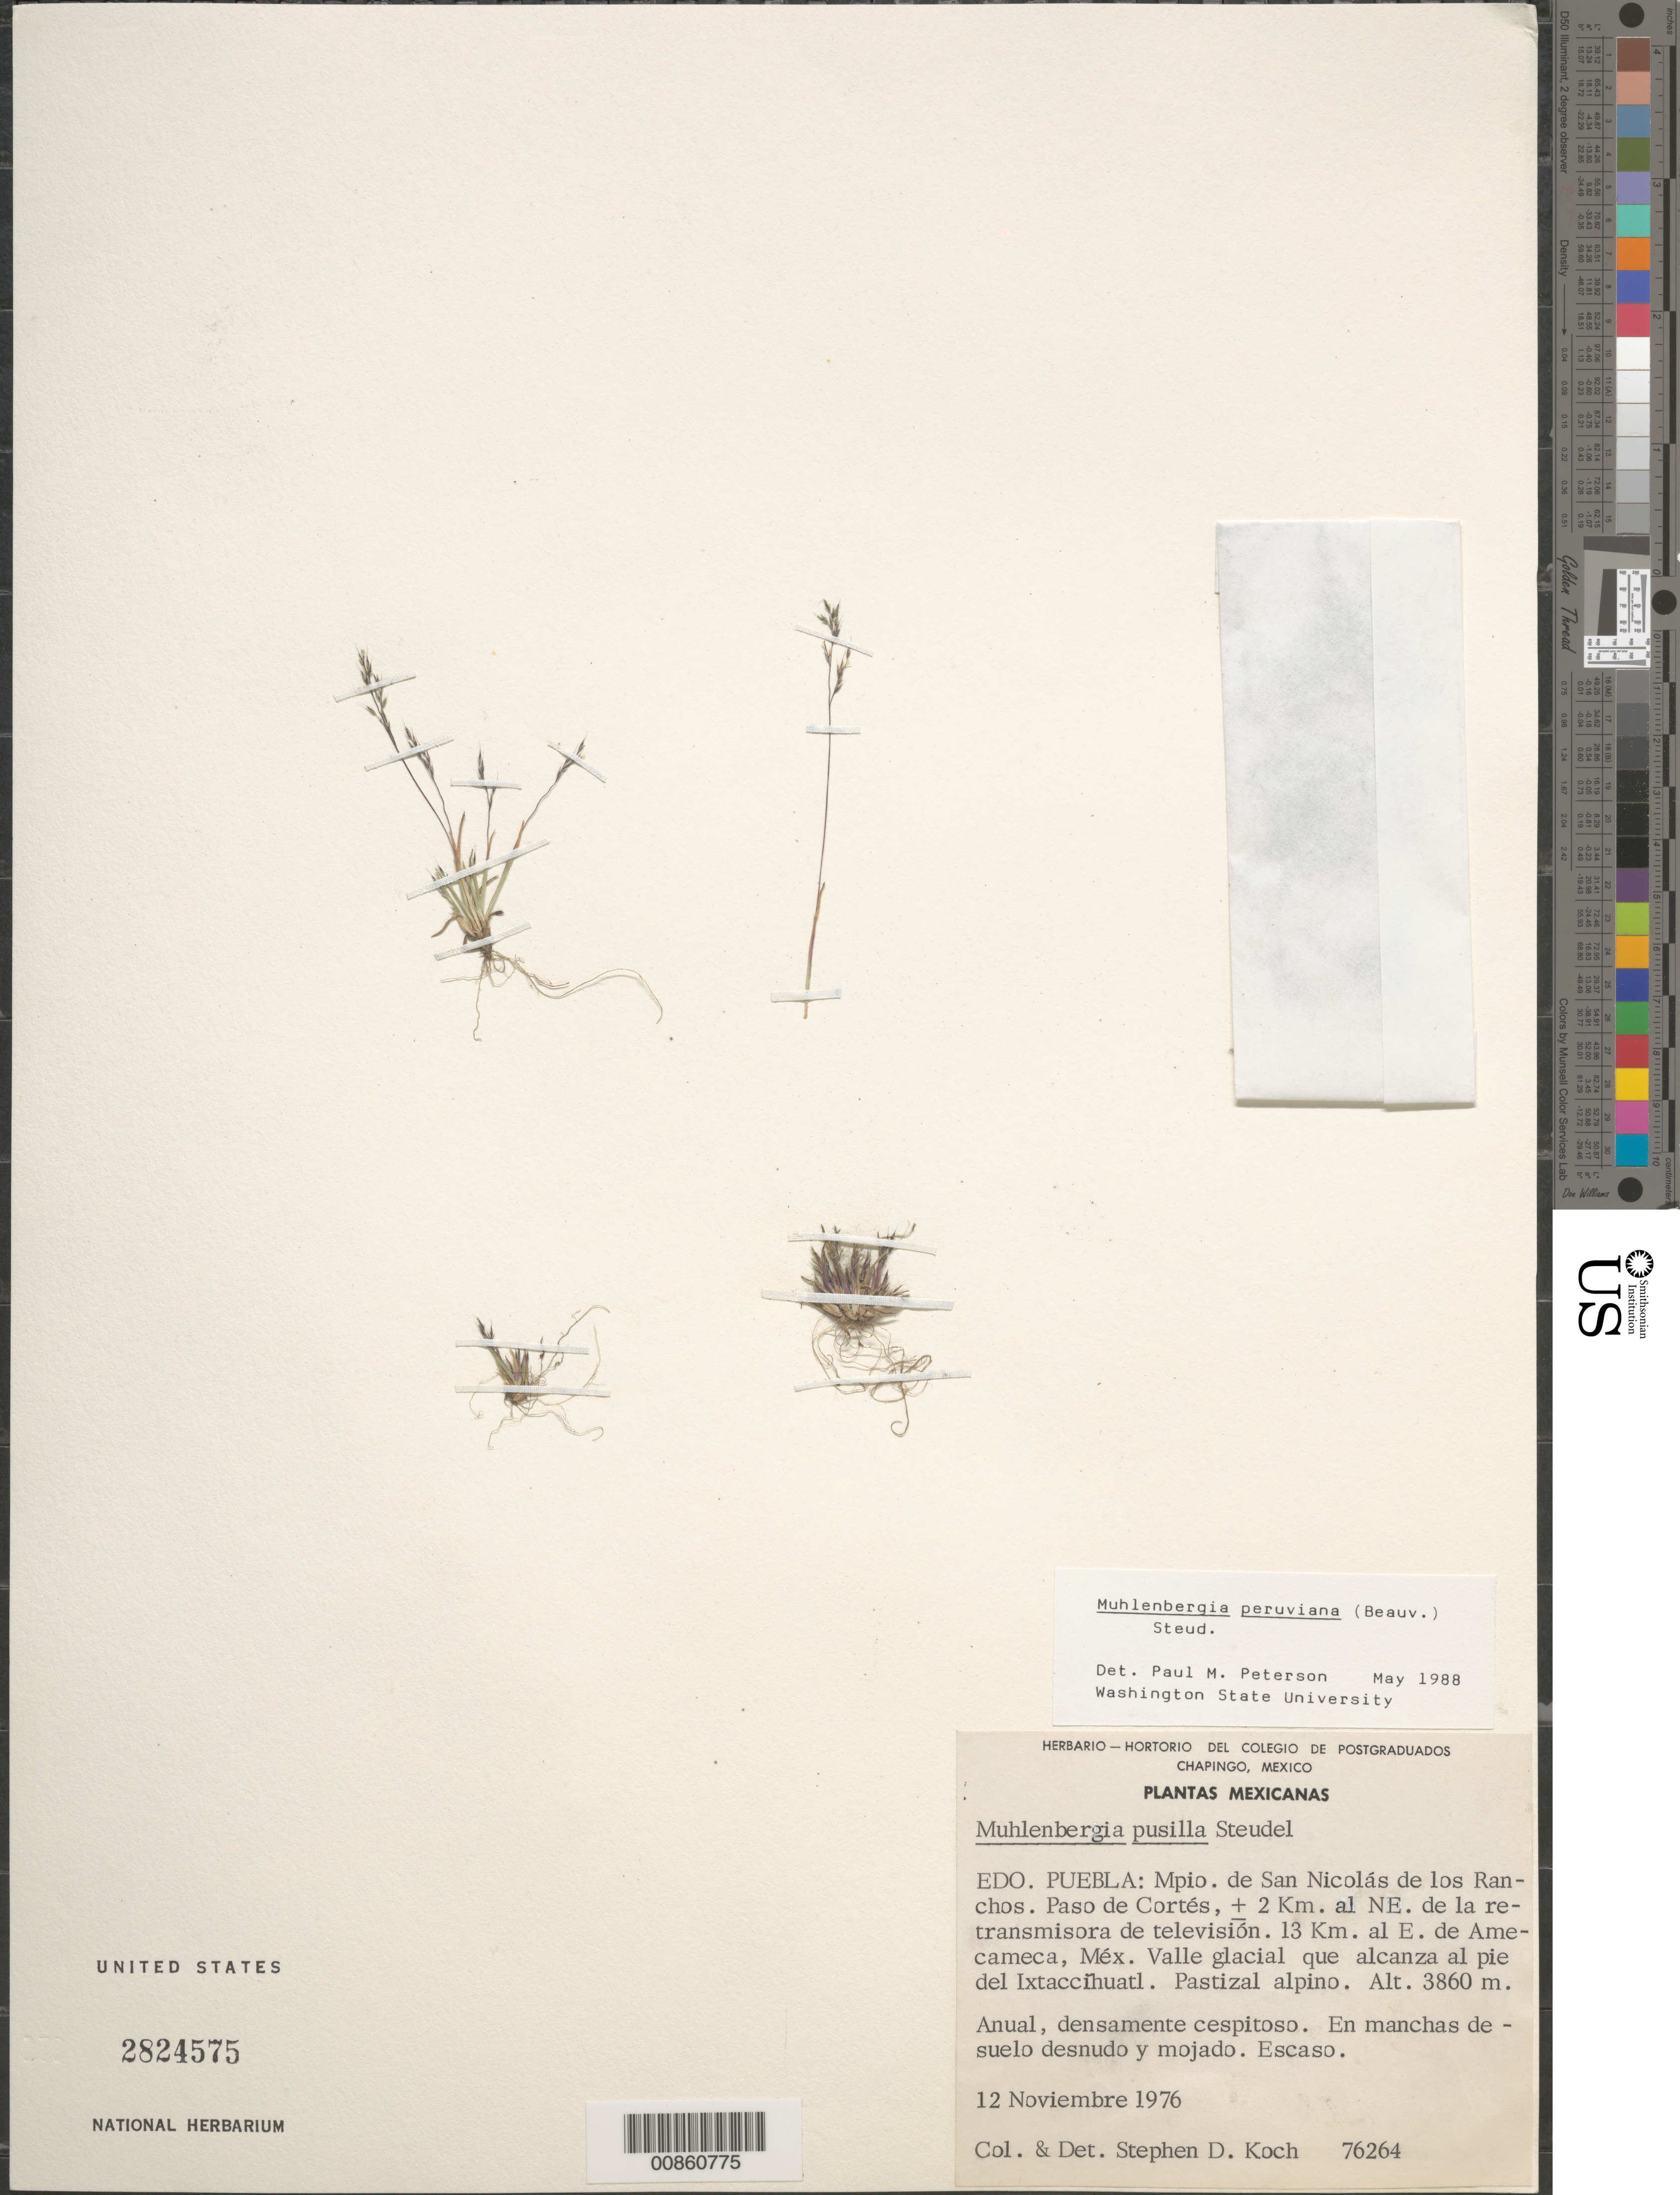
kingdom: Plantae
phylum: Tracheophyta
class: Liliopsida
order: Poales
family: Poaceae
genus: Muhlenbergia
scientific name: Muhlenbergia peruviana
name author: (P. Beauv.) Steud.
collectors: S. D. Koch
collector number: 76264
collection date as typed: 12 Nov 1976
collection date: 1976-11-12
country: Mexico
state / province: México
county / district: San Nicolás de los Ranchos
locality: Paso de Cortés, 13 km al E de Amecameca, mpio. San Nicolás de los Ranchos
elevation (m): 3860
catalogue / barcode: US 2824575